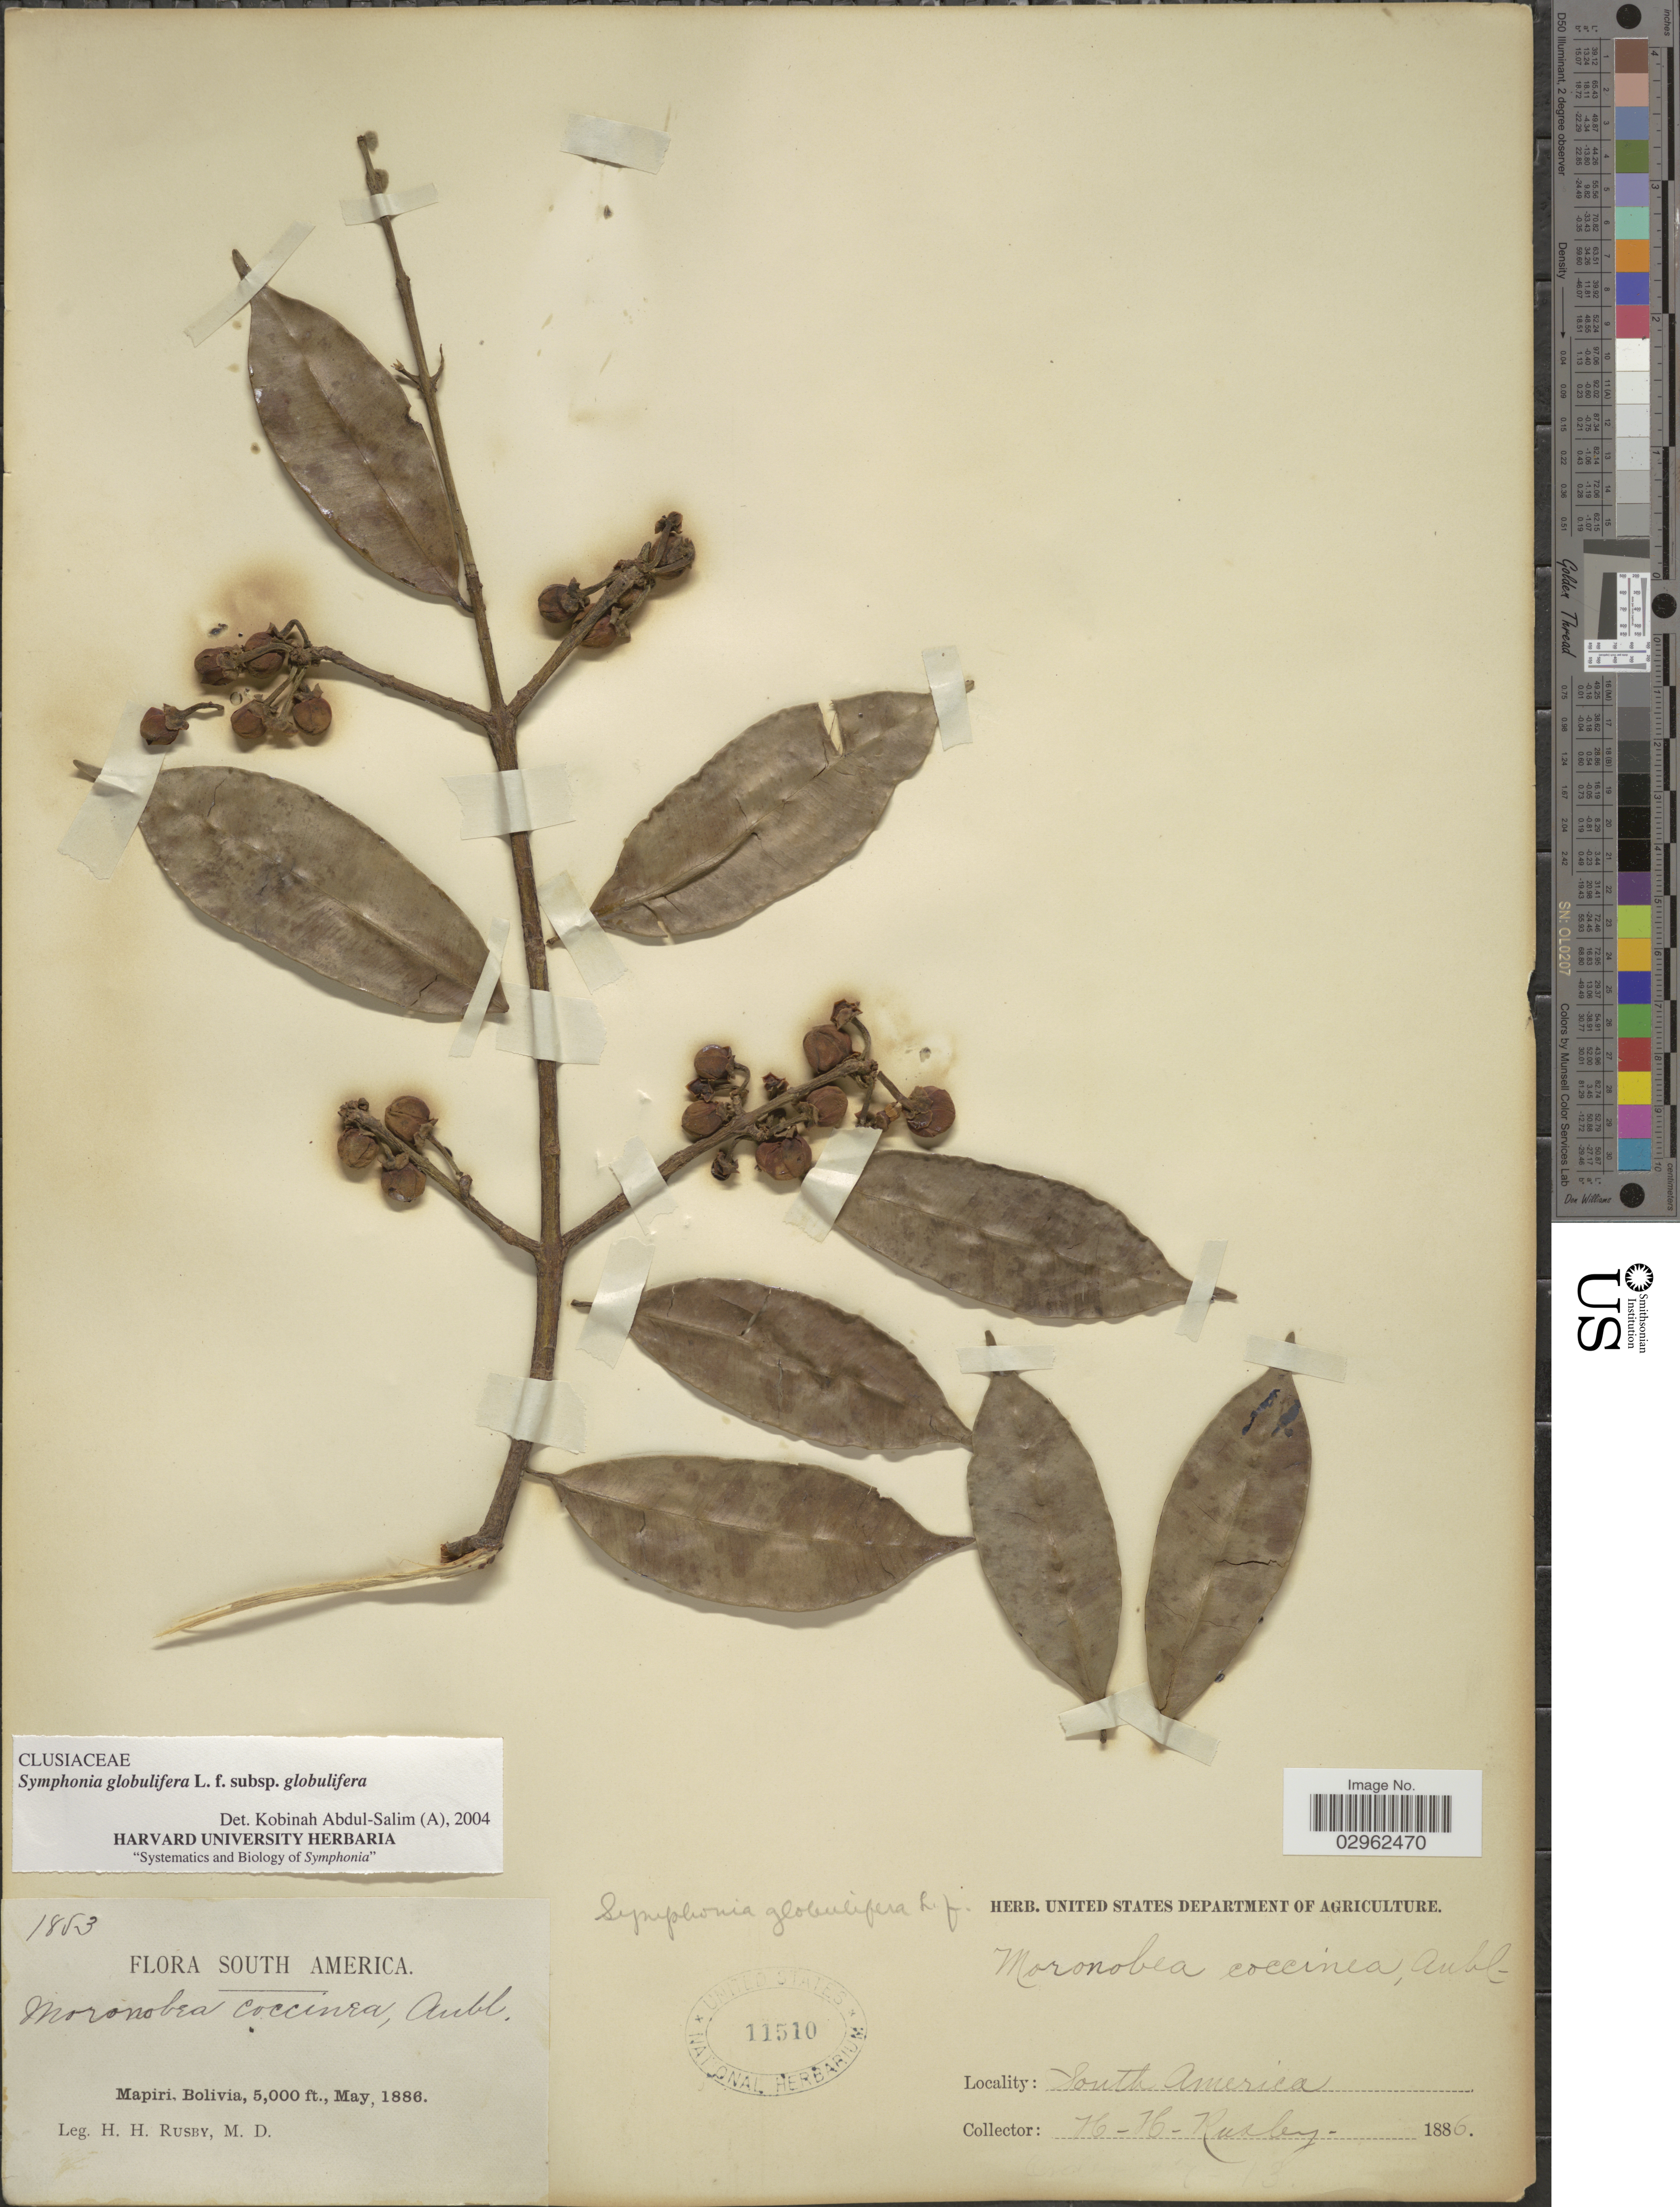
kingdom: Plantae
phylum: Tracheophyta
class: Magnoliopsida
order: Malpighiales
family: Clusiaceae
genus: Symphonia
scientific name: Symphonia globulifera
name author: L. f.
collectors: H. H. Rusby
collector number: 1853*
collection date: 1886-05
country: Bolivia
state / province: La Páz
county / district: Larecaja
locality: Mapiri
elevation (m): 1524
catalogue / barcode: US 11510